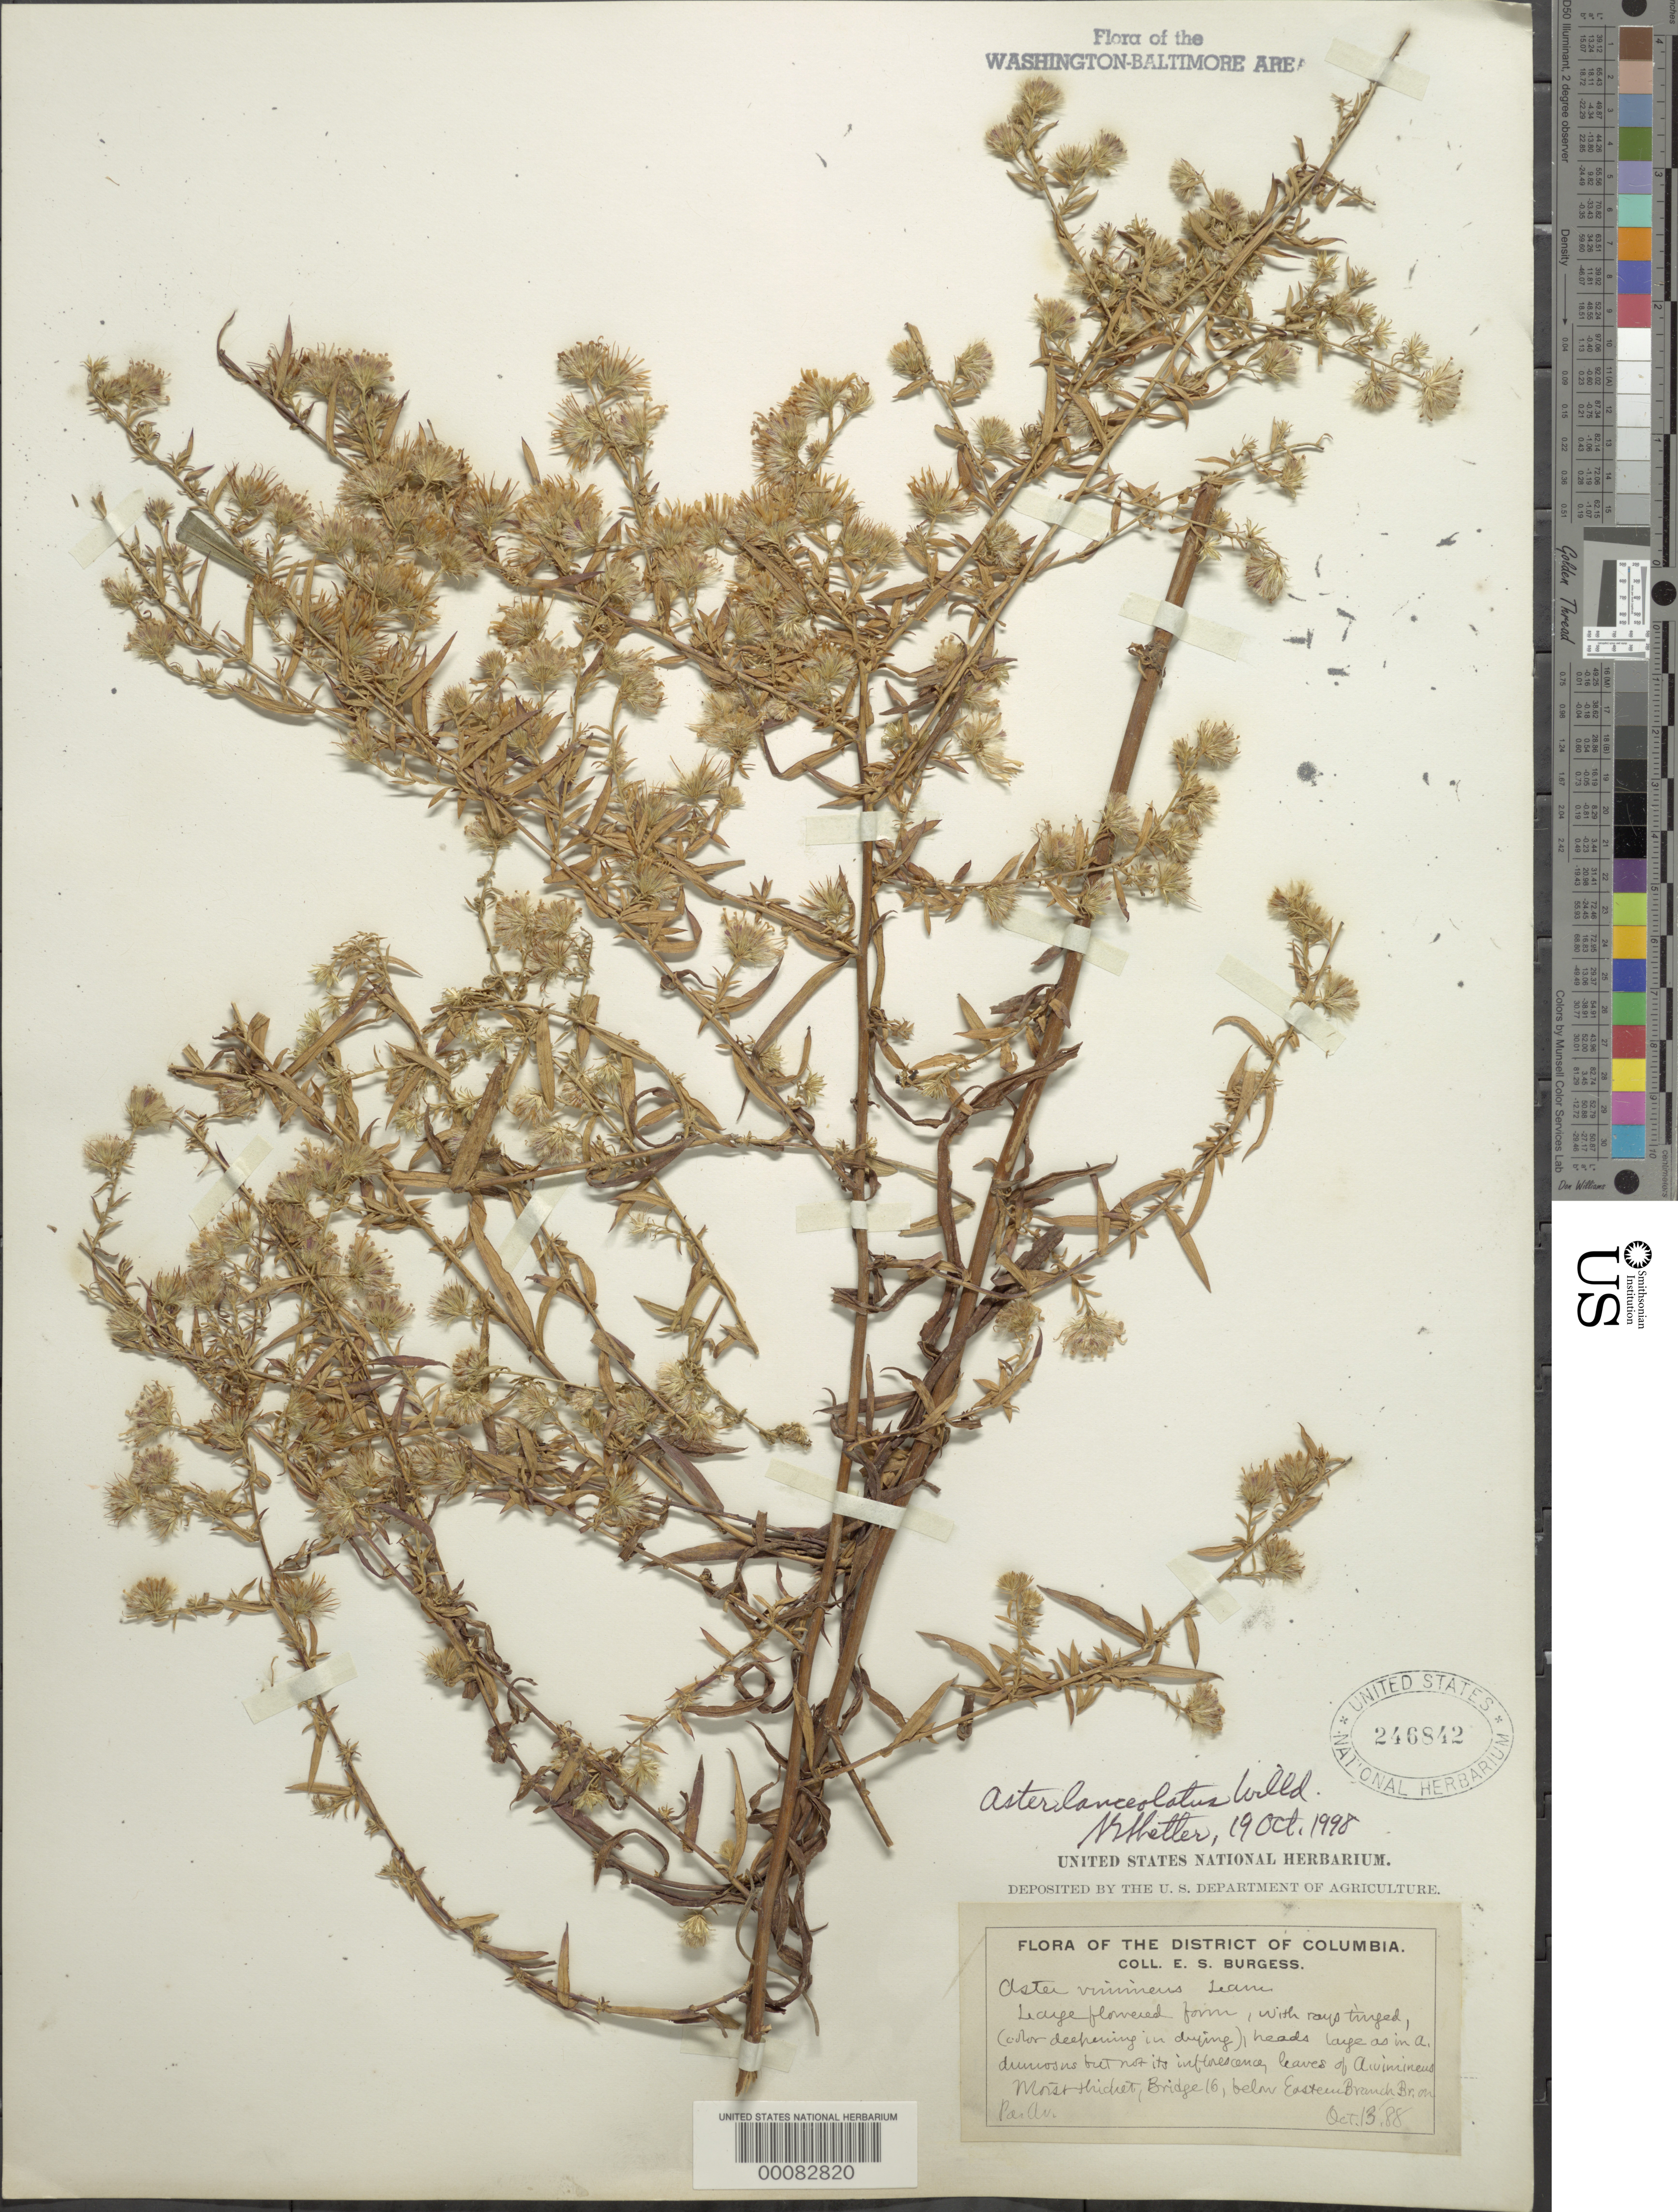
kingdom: Plantae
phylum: Tracheophyta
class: Magnoliopsida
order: Asterales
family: Asteraceae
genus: Symphyotrichum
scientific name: Symphyotrichum lanceolatum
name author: (Willd.) G.L. Nesom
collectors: E. Burgess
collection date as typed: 13 Oct 1888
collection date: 1888-10-13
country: United States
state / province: District of Columbia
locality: Bridge 16 Penn. Ave. below Eastern Branch Bridge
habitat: Moist thicket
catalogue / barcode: US 246842